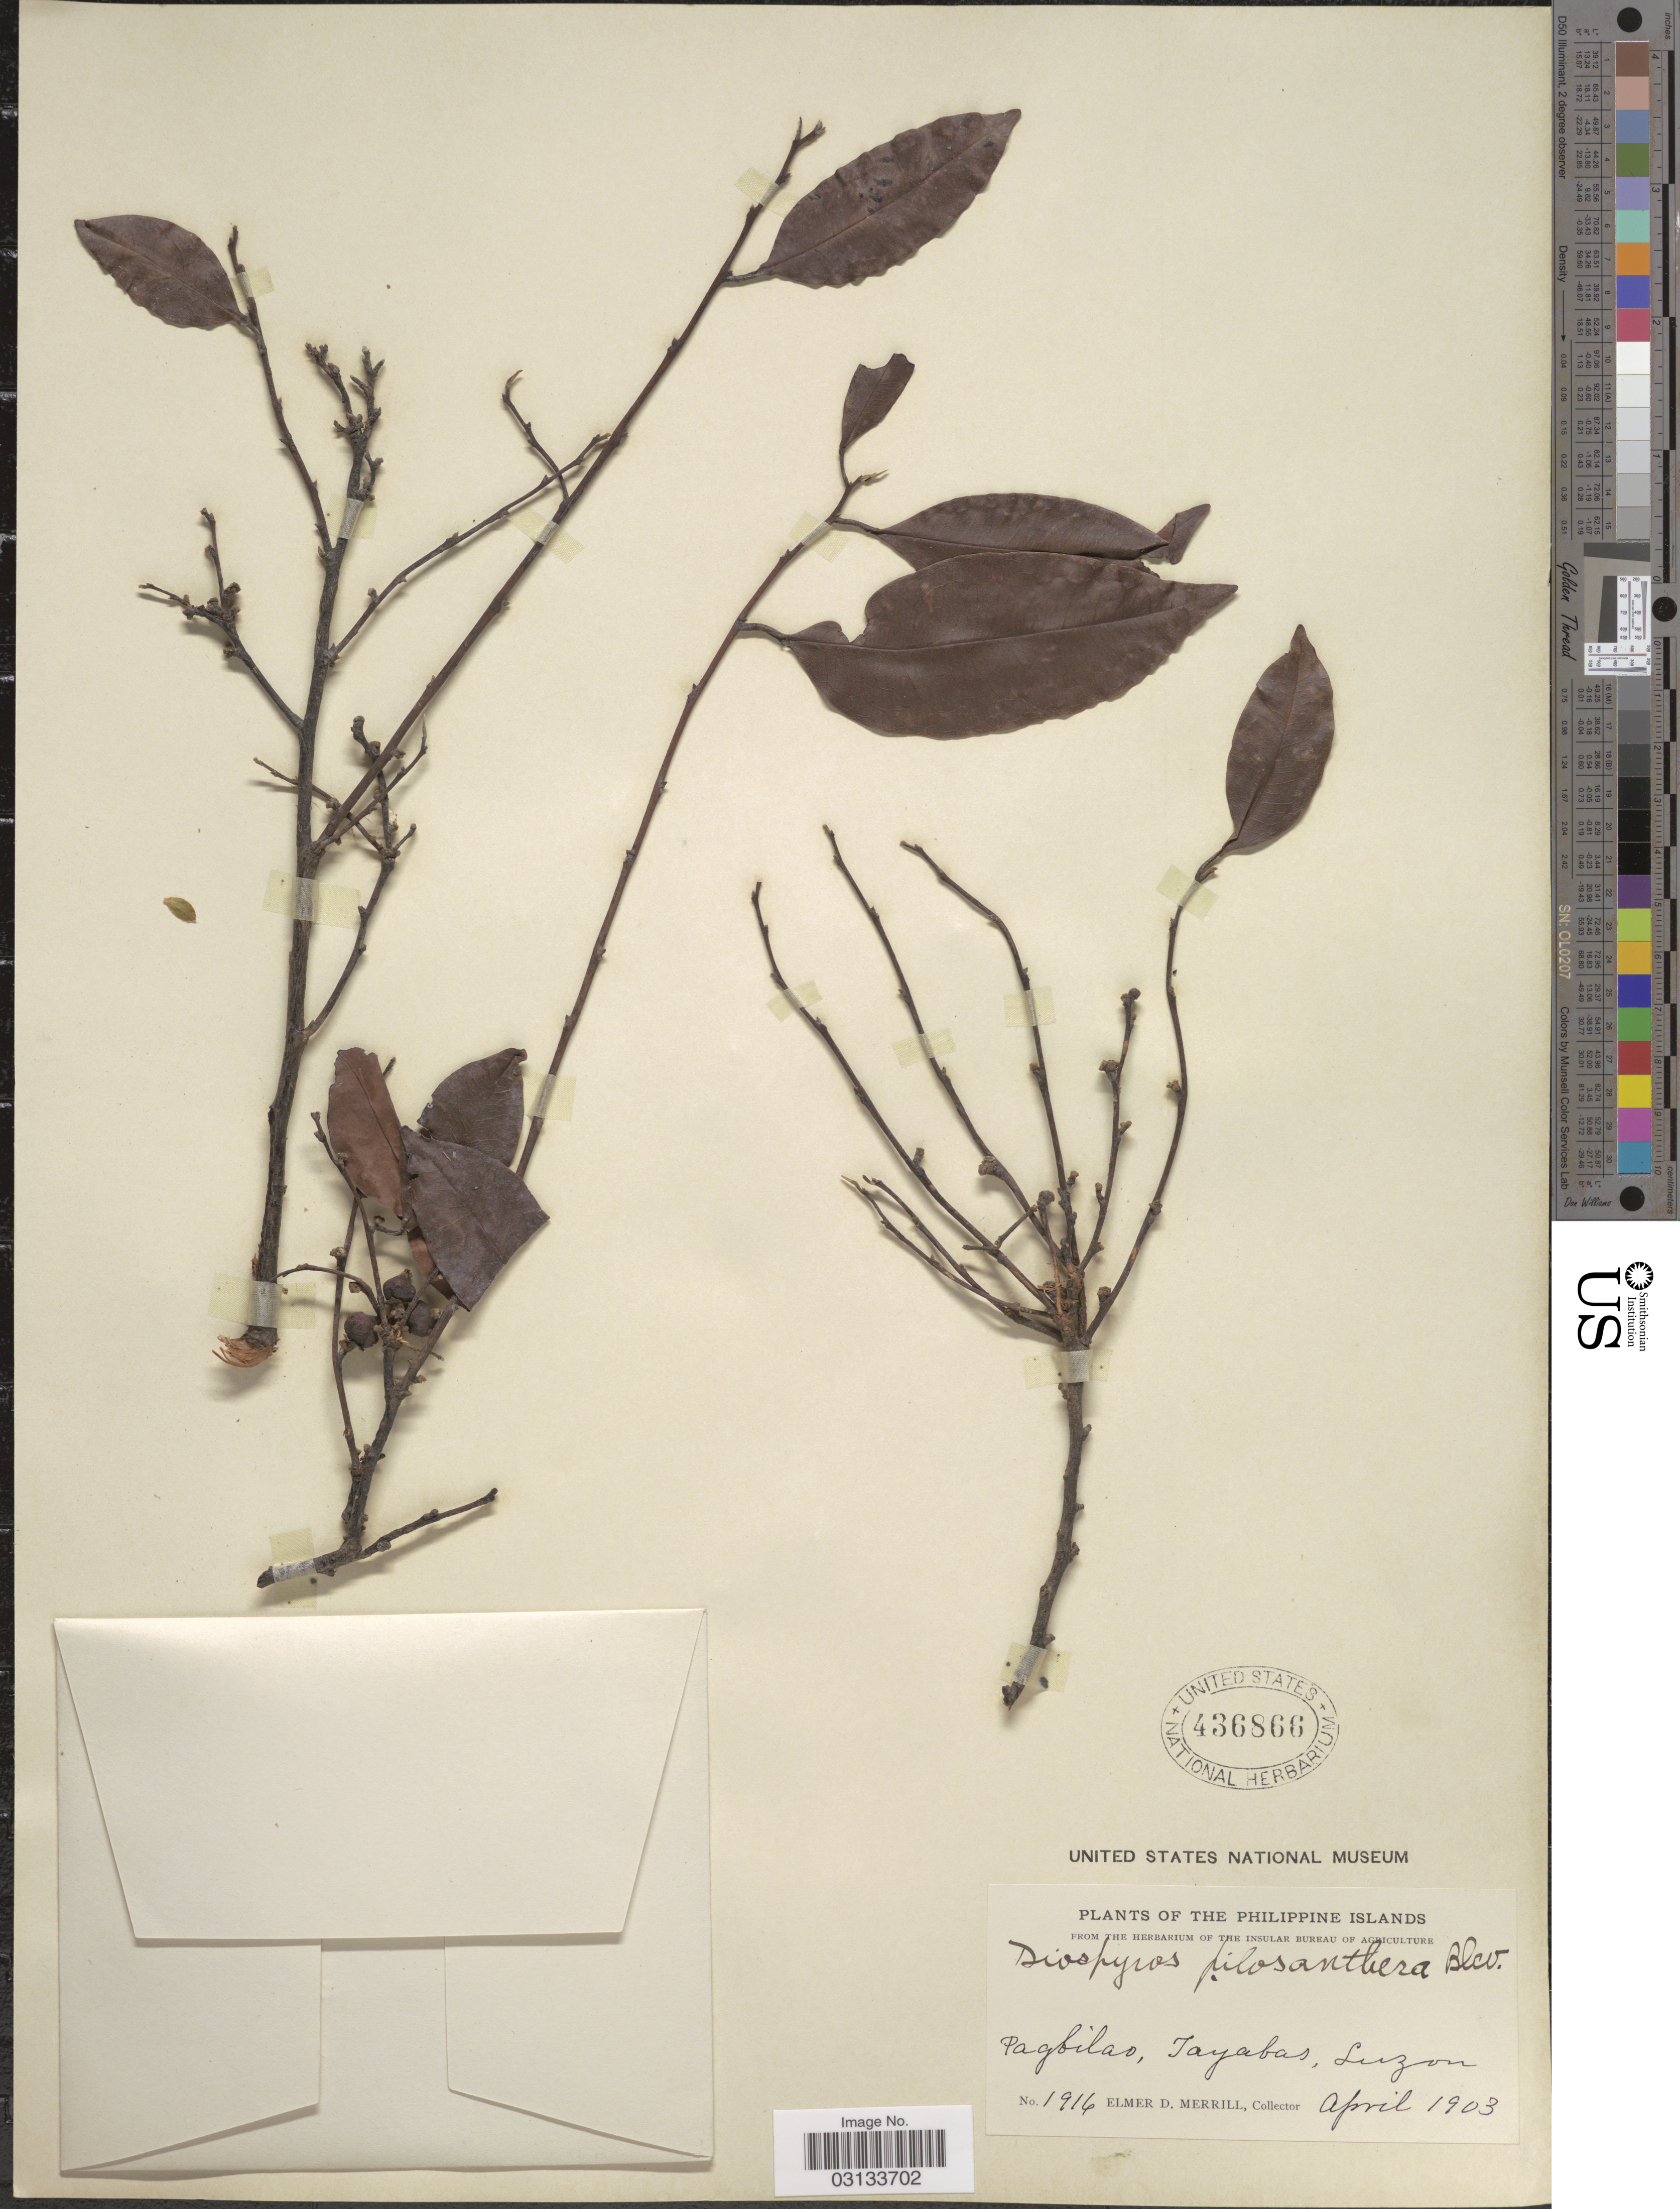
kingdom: Plantae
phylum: Tracheophyta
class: Magnoliopsida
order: Ericales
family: Ebenaceae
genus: Diospyros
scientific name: Diospyros pilosanthera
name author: Blanco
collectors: E. D. Merrill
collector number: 1916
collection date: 1903-04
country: Philippines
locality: Philippine Islands. Pagbilao, Tayabas, Luzon.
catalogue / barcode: US 436866